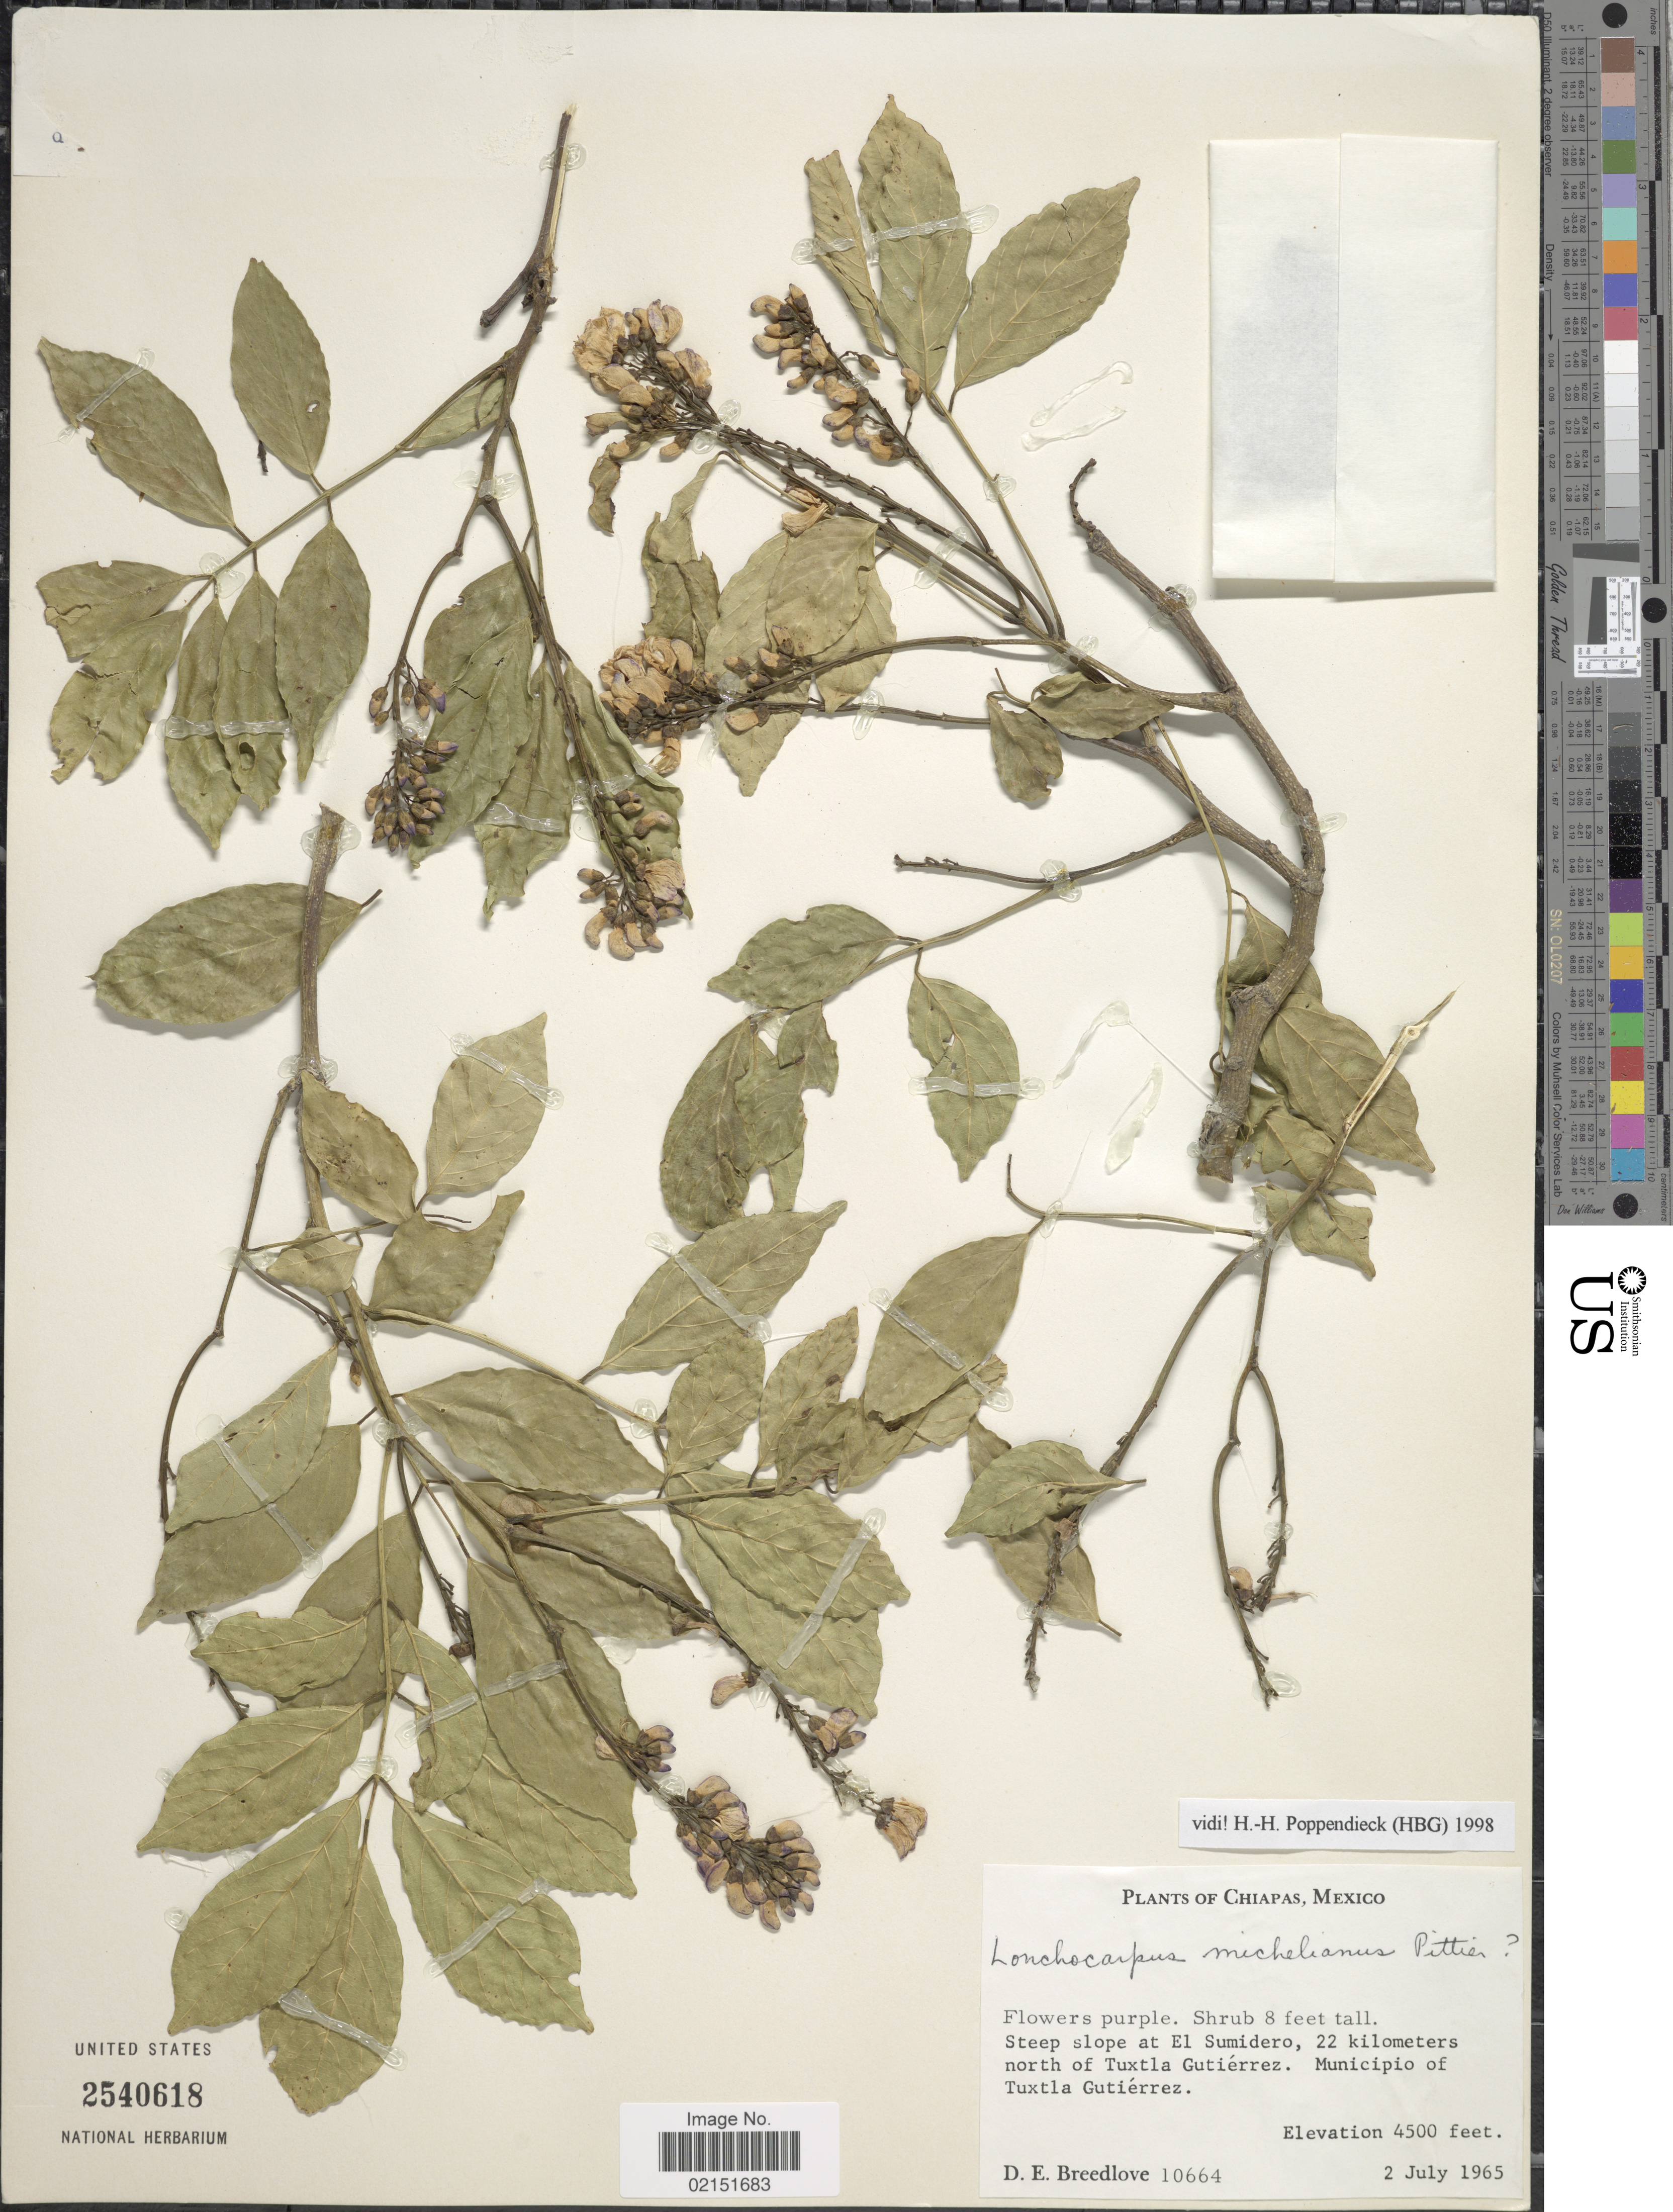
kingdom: Plantae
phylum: Tracheophyta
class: Magnoliopsida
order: Fabales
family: Fabaceae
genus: Lonchocarpus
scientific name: Lonchocarpus michelianus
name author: Pittier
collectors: D. E. Breedlove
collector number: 10664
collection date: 1965-07-02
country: Mexico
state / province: Chiapas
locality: Steep slope at El Sumidero, 22 kilomters north of Tuxtla Gutierrez, Municipio of Tuxtla Gutierrez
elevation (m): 1372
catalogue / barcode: US 2540618